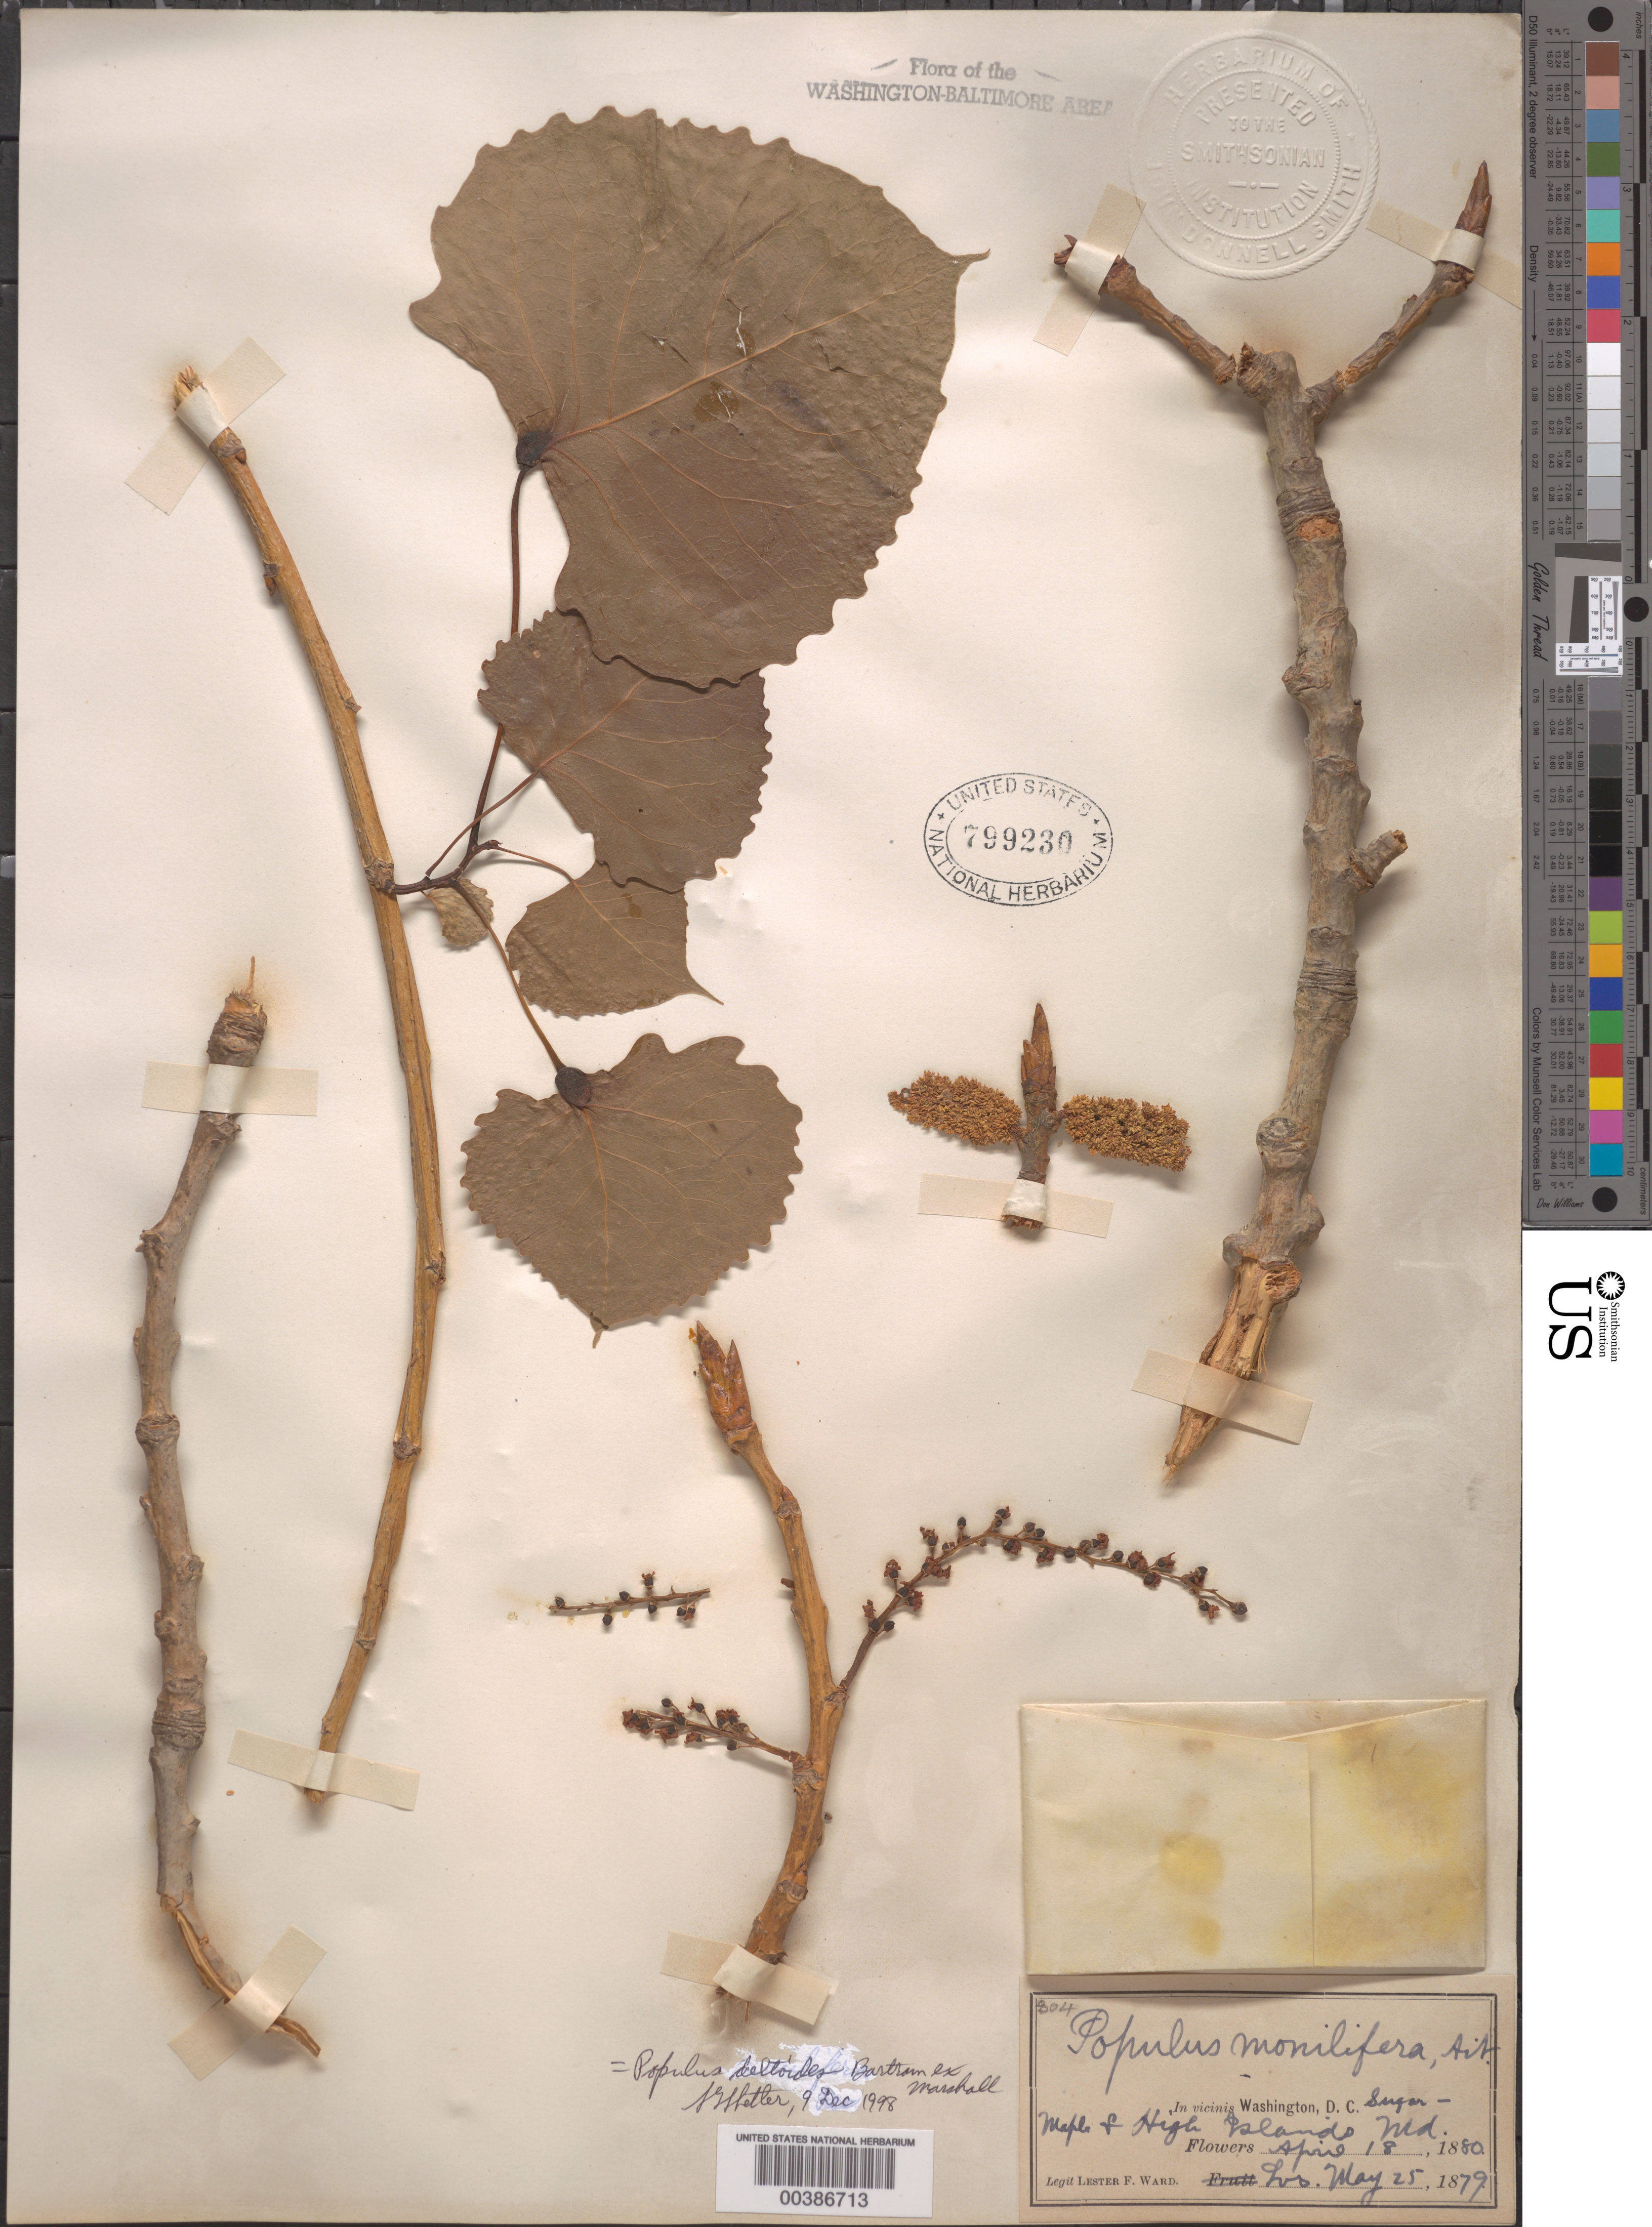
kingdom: Plantae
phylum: Tracheophyta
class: Magnoliopsida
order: Malpighiales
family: Salicaceae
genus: Populus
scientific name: Populus deltoides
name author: W. Bartram ex Marshall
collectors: L. F. Ward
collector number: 804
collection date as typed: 25 May 1879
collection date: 1879-05-25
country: United States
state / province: Maryland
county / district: Montgomery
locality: Sugar Maple and High Islands C. & O. Canal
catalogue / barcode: US 799230